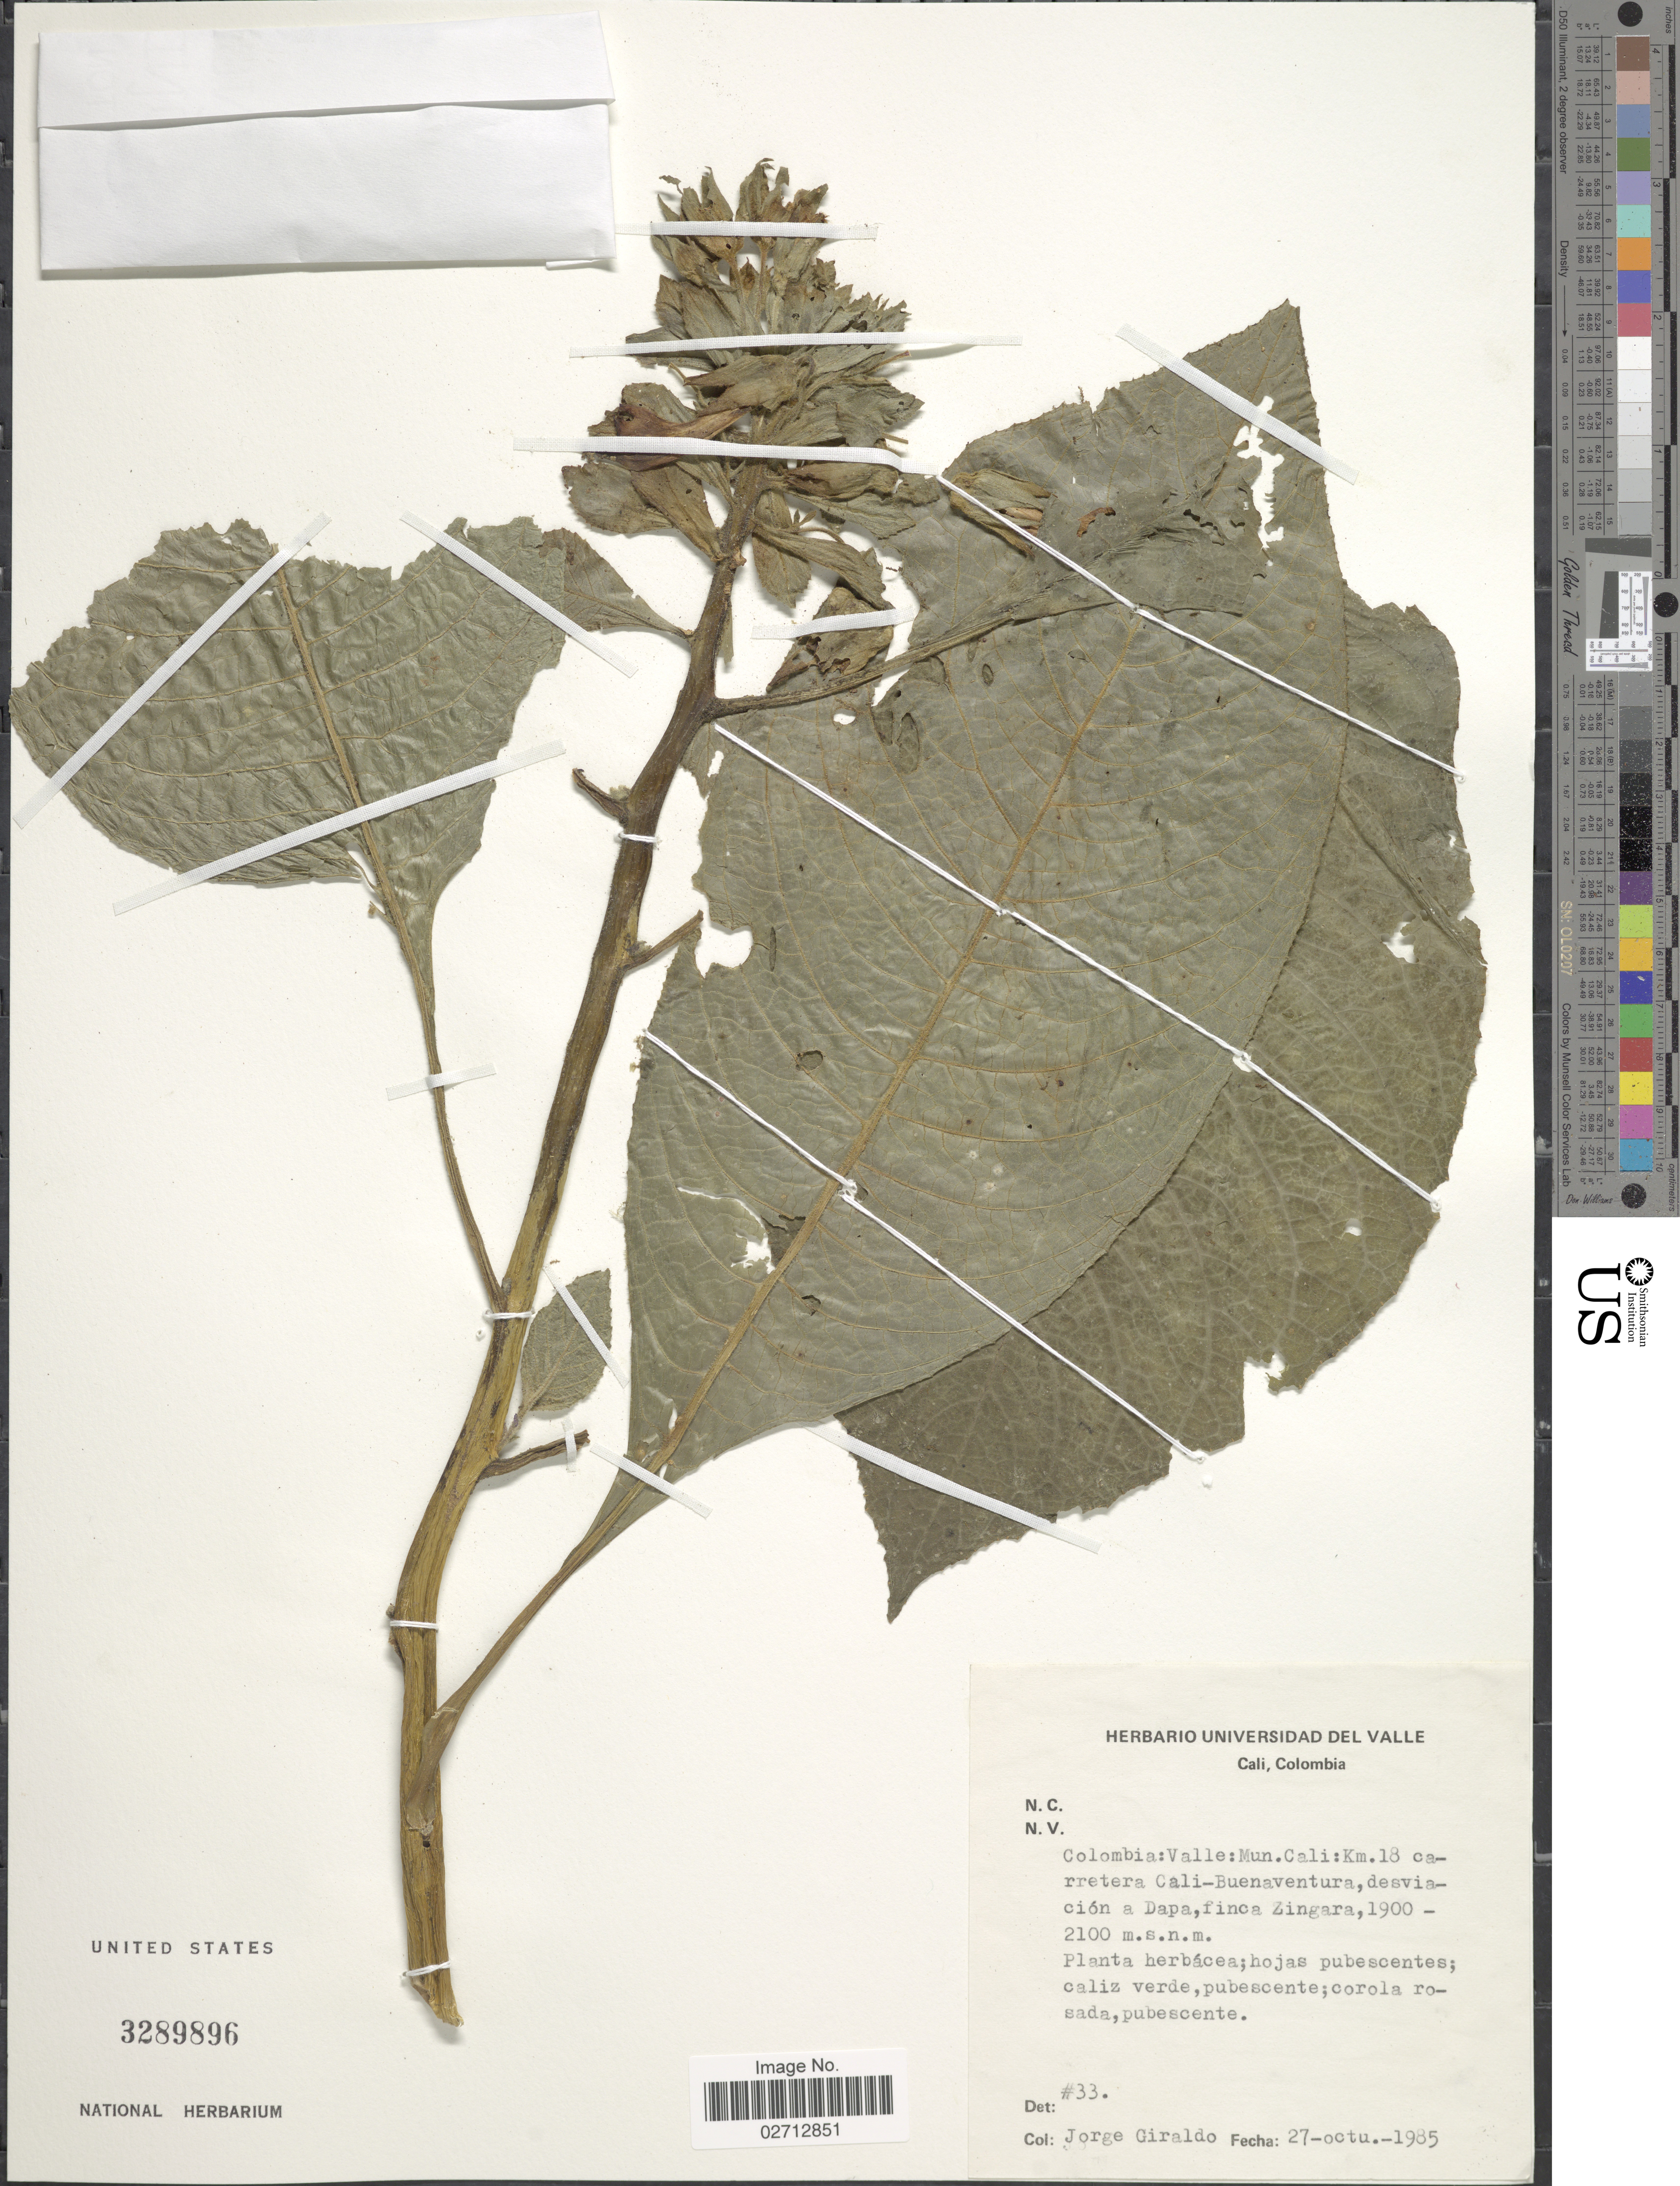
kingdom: Plantae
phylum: Tracheophyta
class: Magnoliopsida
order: Asterales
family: Campanulaceae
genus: Centropogon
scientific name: Centropogon sp.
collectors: J. Giraldo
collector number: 33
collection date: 1985-10-27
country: Colombia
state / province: Valle del Cauca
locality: Valle: Mun. Cali: Km. 18 carretera Cali-Buenaventura, desviacion a Dapa, finca Zingara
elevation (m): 1900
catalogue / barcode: US 3289896